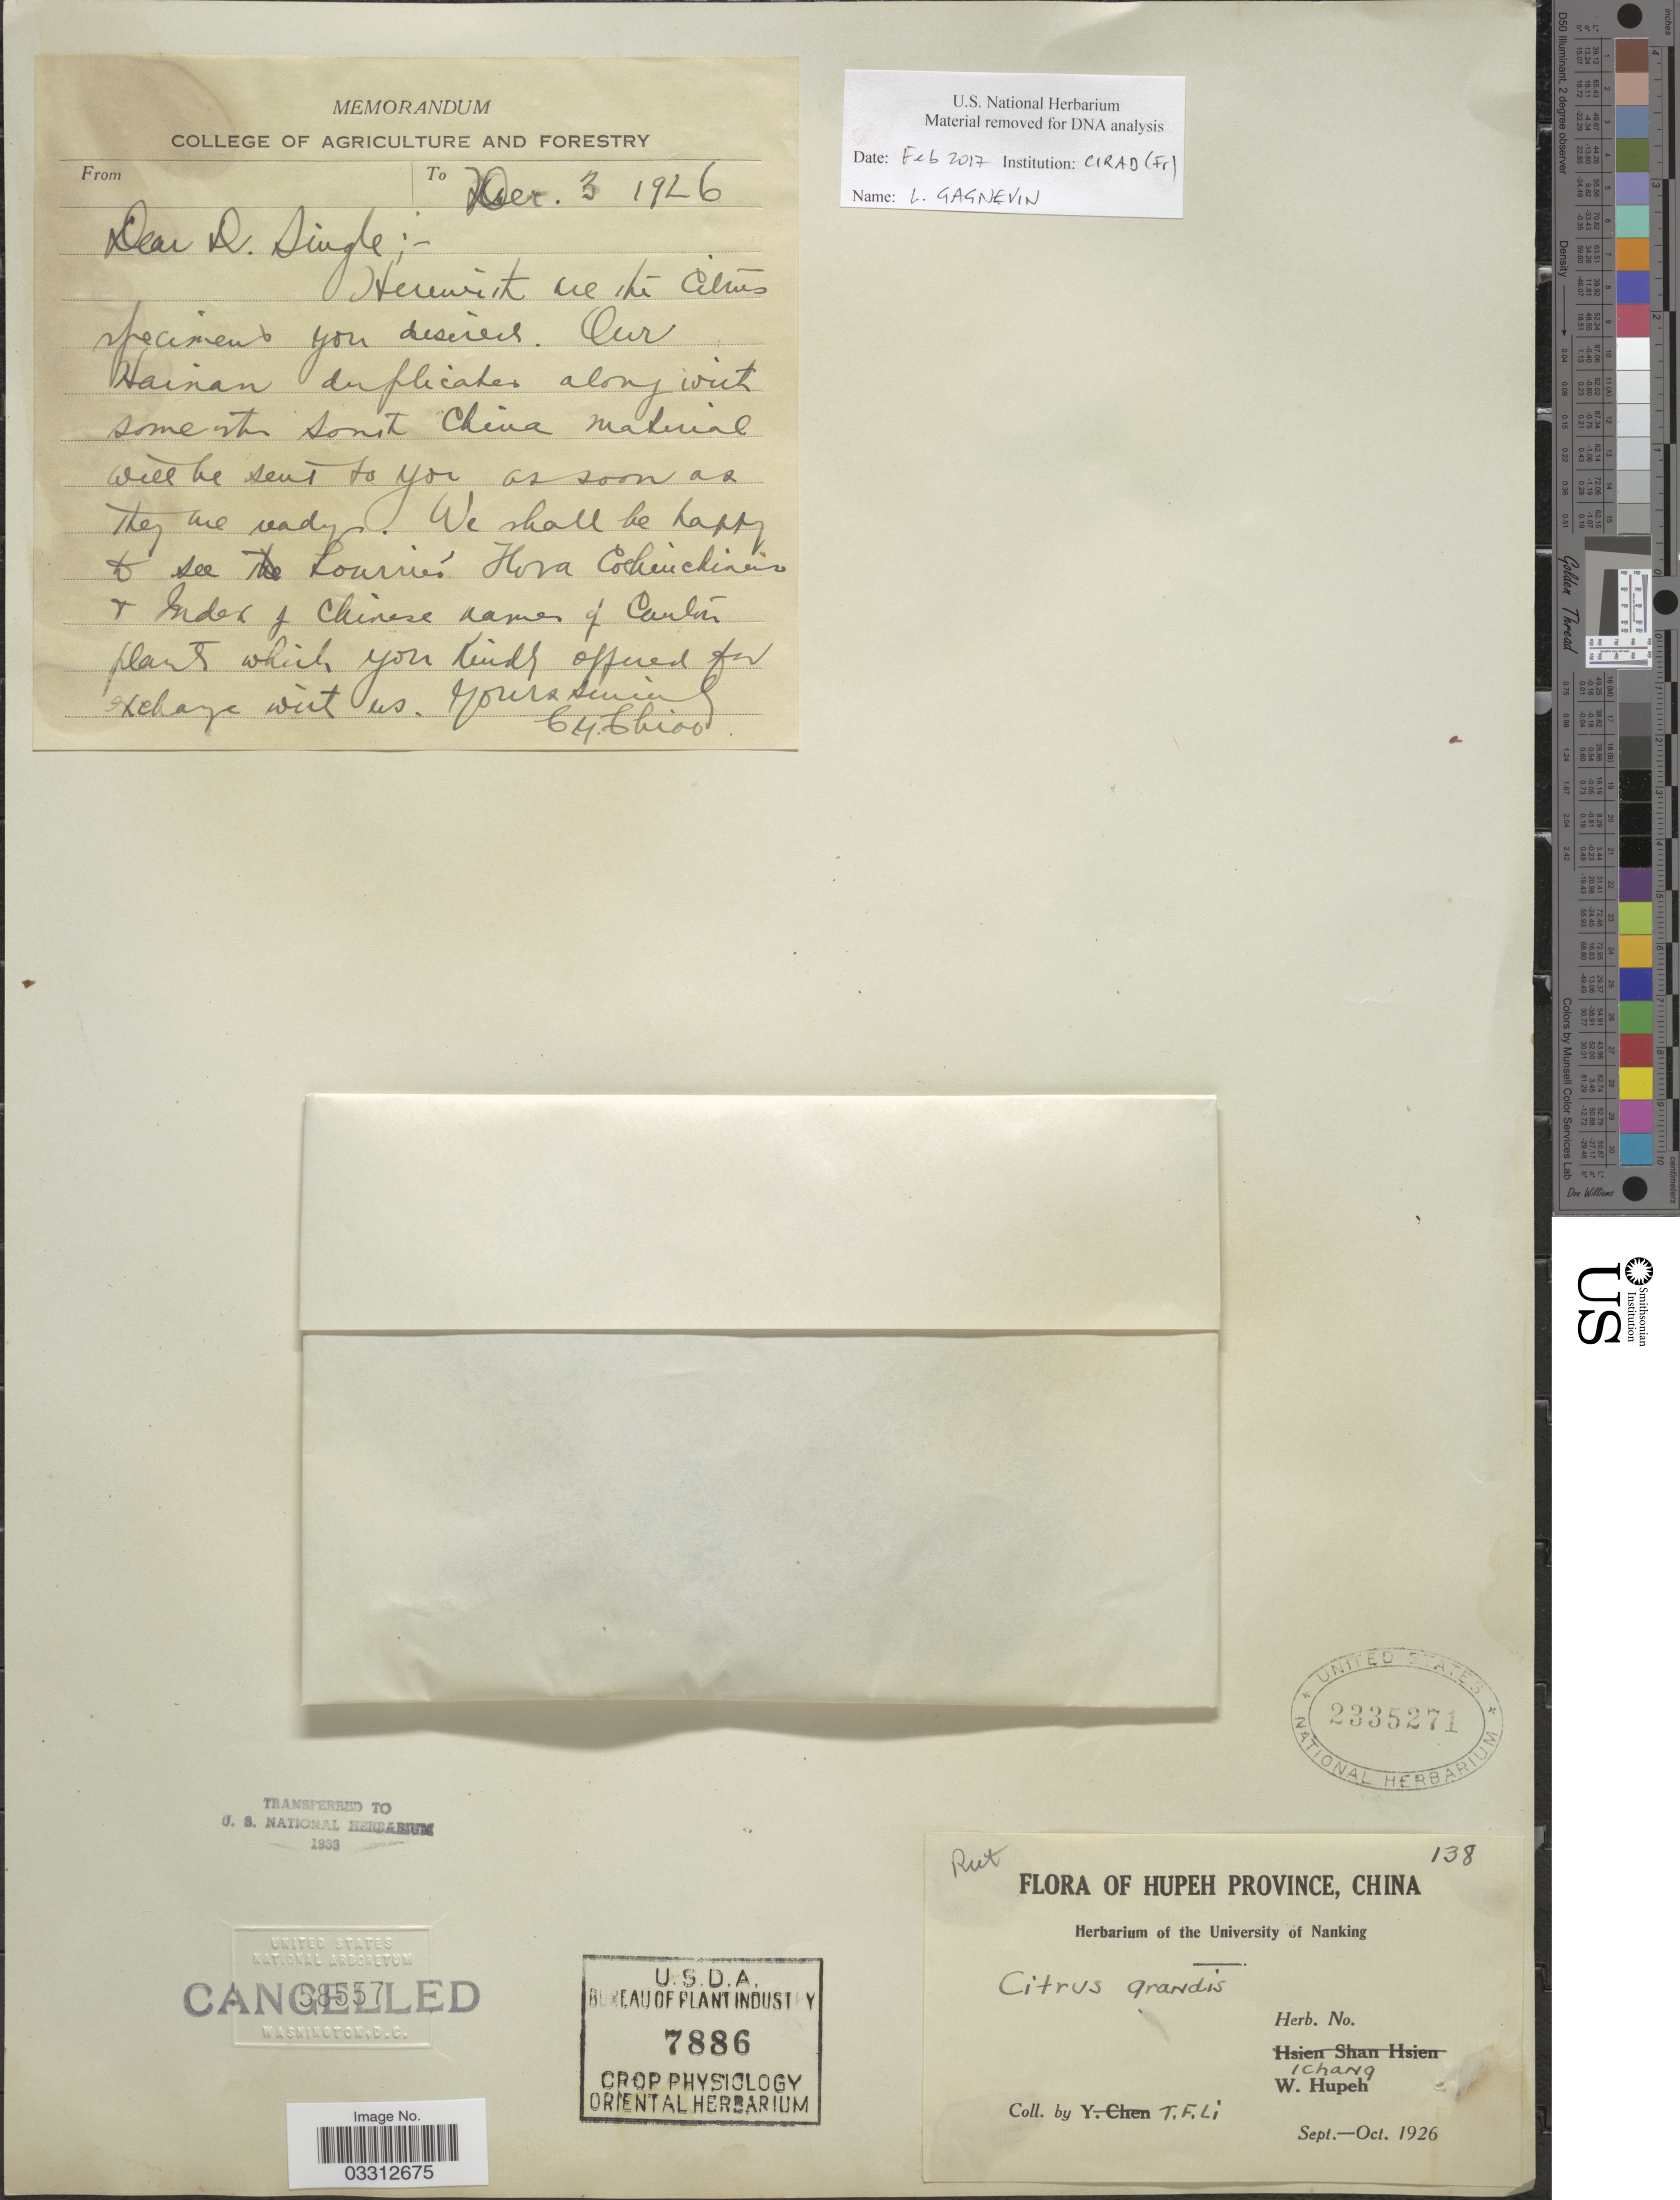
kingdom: Plantae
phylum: Tracheophyta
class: Magnoliopsida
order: Sapindales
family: Rutaceae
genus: Citrus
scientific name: Citrus grandis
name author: (L.) Osbeck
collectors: T. Li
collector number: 138?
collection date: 1926-12-03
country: China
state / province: Hubei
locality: Hupeh Province, Ichang, W. Hupeh.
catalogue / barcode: US 2335271